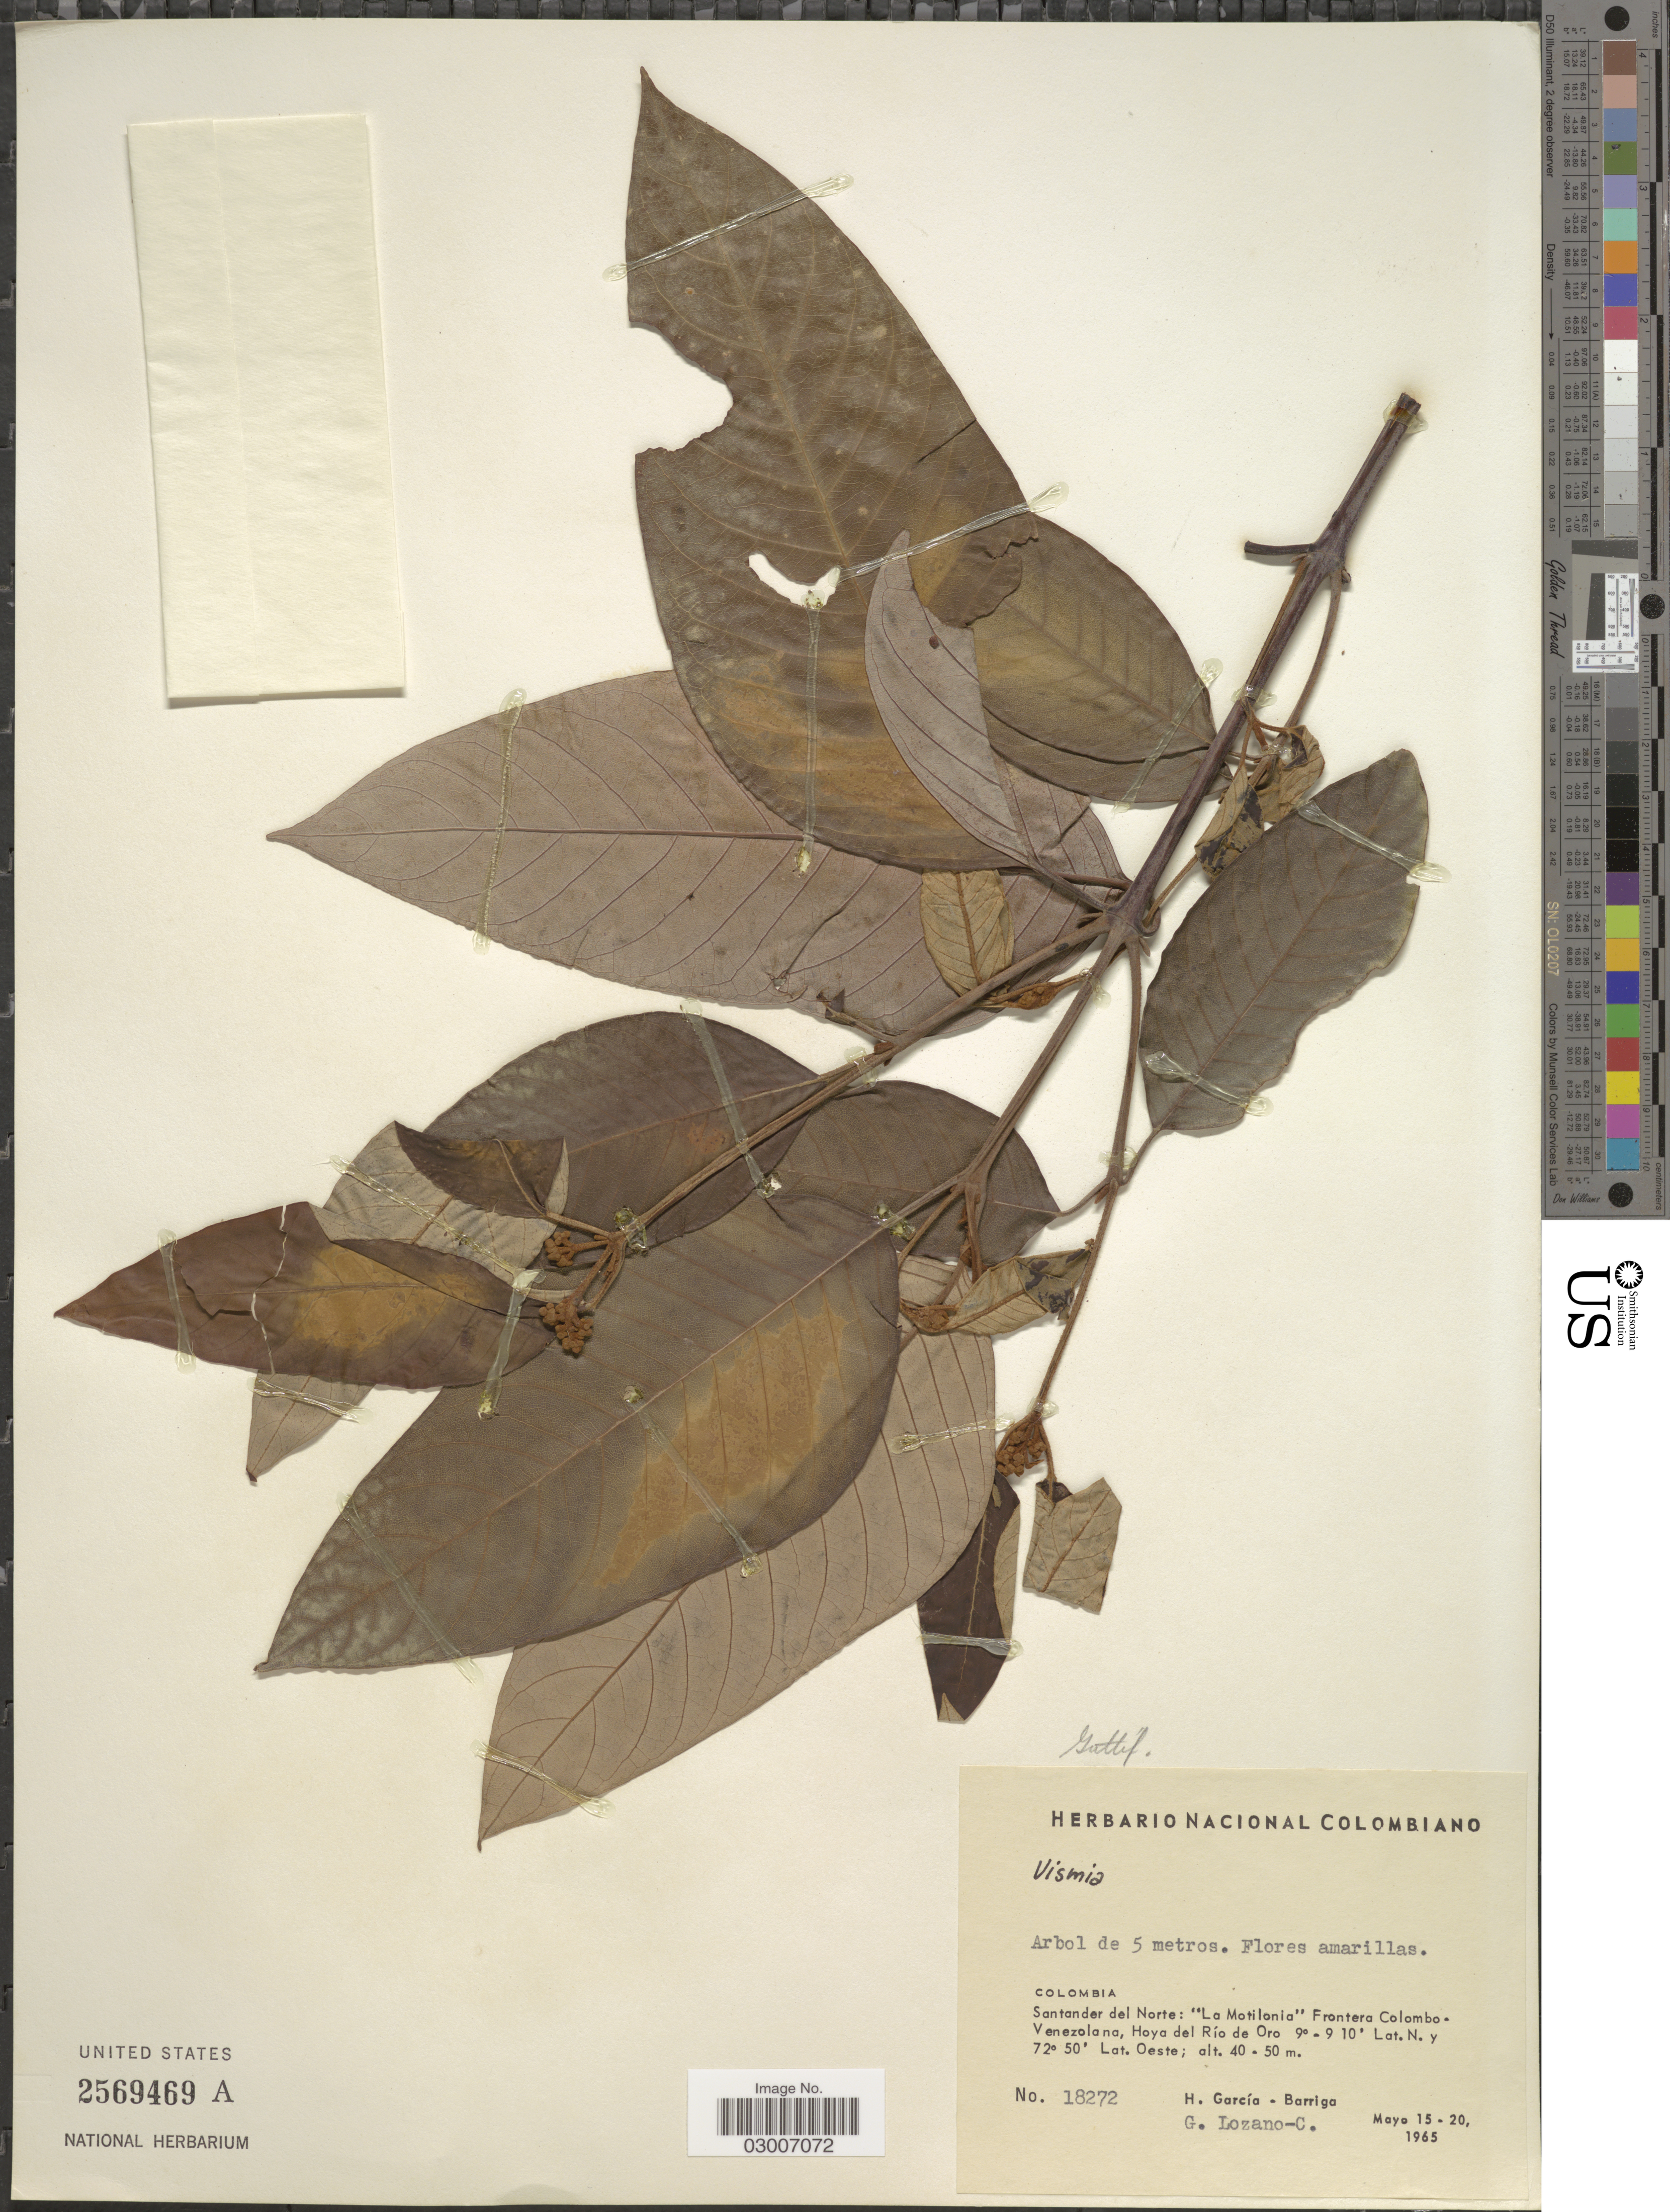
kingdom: Plantae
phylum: Tracheophyta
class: Magnoliopsida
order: Malpighiales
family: Hypericaceae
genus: Vismia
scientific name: Vismia sp.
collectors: H. García Barriga & G. Lozano-Contreras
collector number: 18272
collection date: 1965-05-15/1965-05-20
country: Colombia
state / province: Norte de Santander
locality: Santander del Norte: "La Motilonia" Frontera Colombo-Venezolana, Hoya del Río de Oro.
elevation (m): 40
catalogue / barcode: US 2569469A